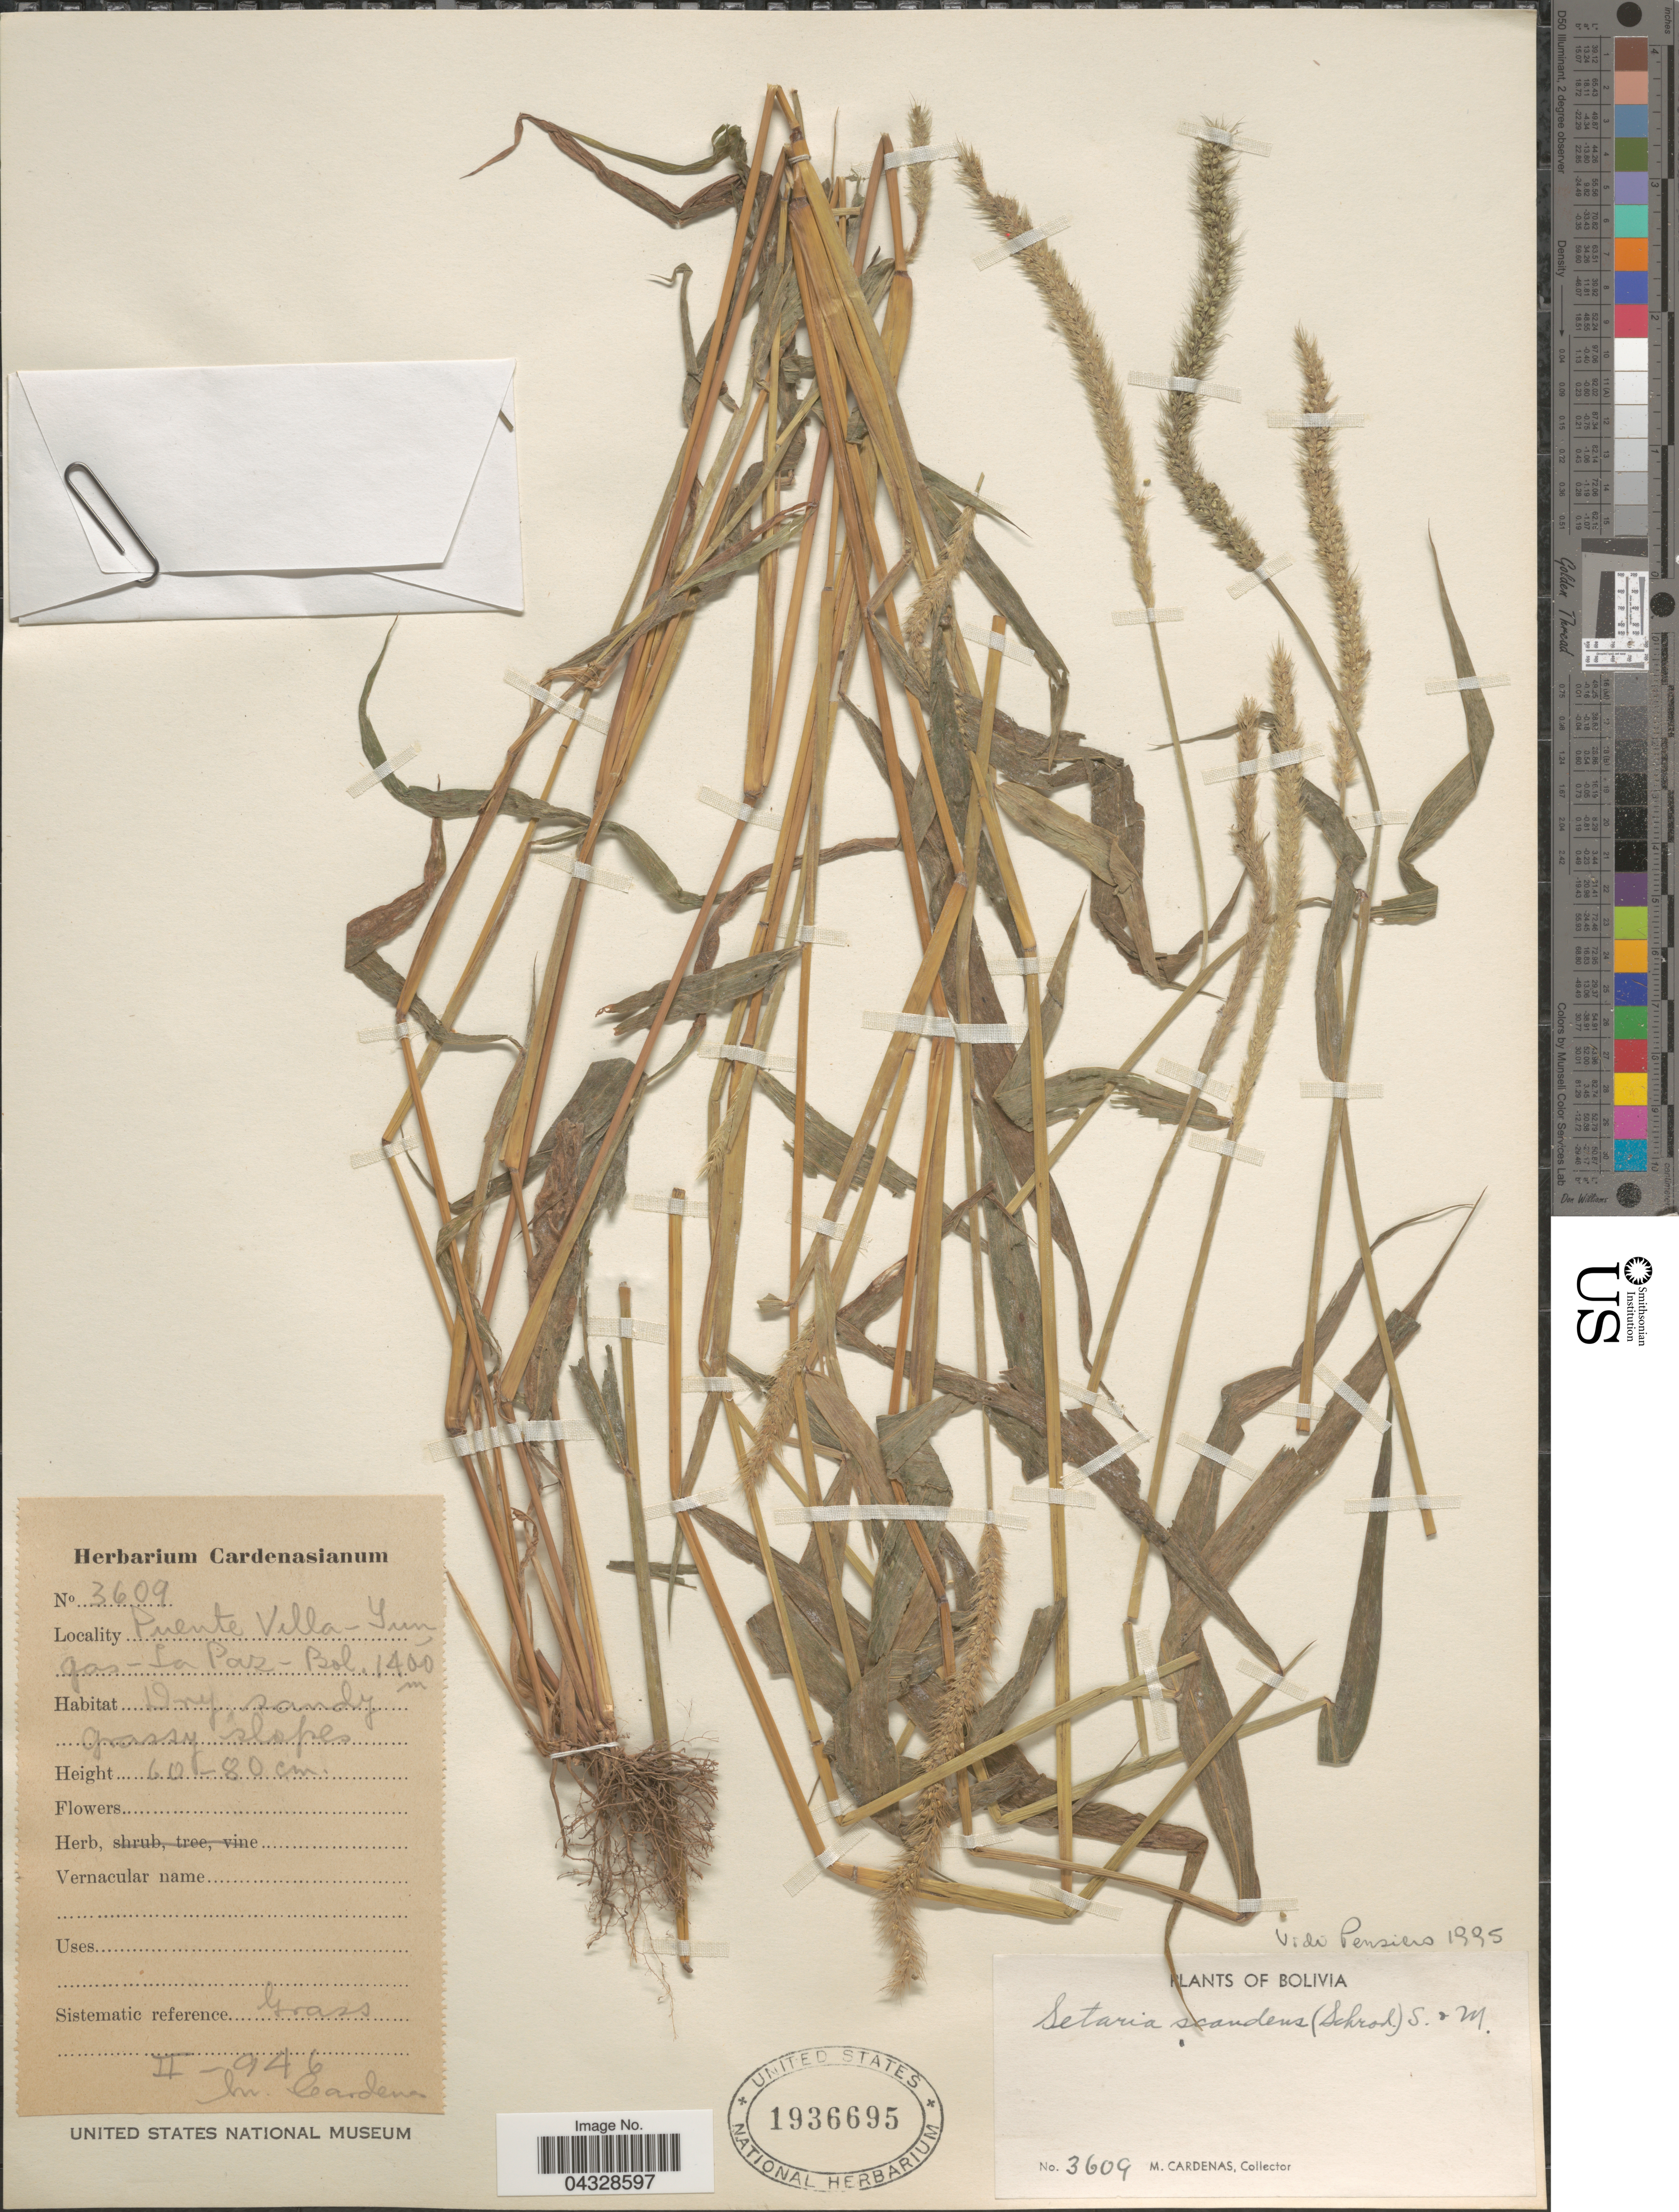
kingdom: Plantae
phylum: Tracheophyta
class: Liliopsida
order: Poales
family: Poaceae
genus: Setaria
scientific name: Setaria scandens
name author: Schrad. ex Schult.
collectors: M. Cárdenas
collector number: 3609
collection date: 1946-02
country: Bolivia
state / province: La Paz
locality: Puente Villa - Yungas.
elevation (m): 1400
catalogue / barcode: US 1936695